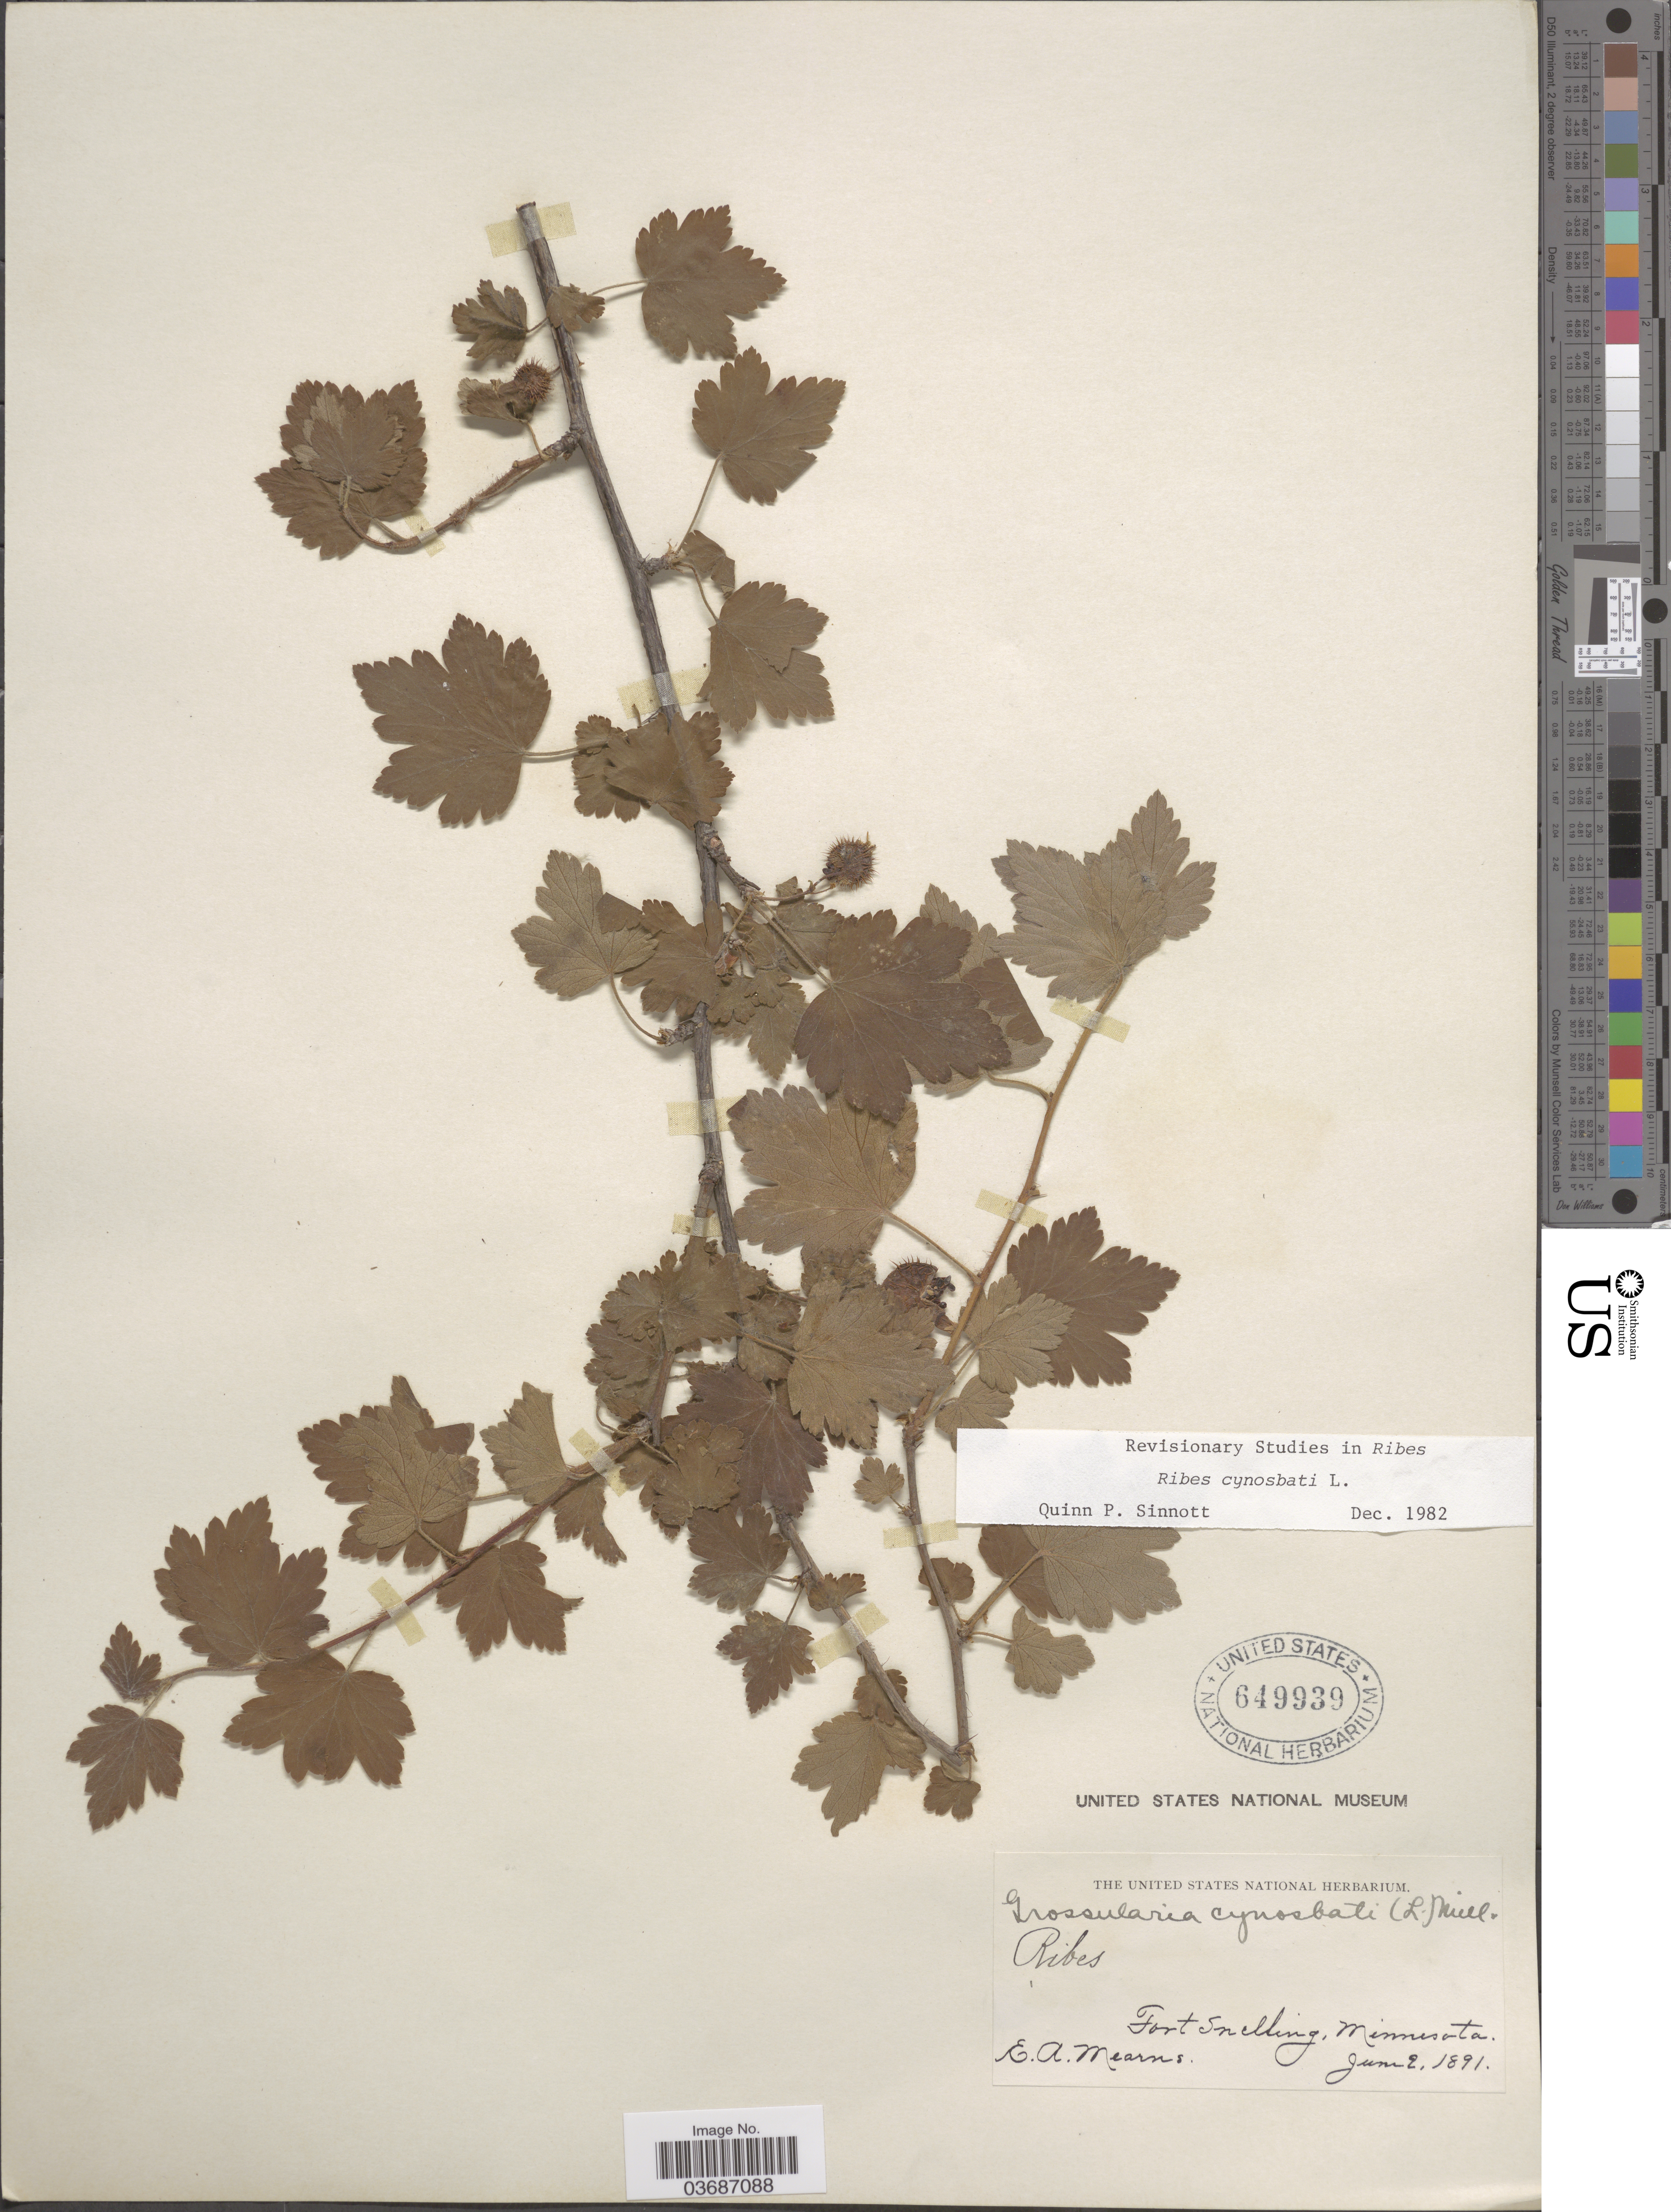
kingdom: Plantae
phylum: Tracheophyta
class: Magnoliopsida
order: Saxifragales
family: Grossulariaceae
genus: Ribes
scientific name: Ribes cynosbati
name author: L.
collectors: E. A. Mearns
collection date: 1891-06-02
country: United States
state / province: Minnesota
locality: Fort Snelling.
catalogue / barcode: US 649939